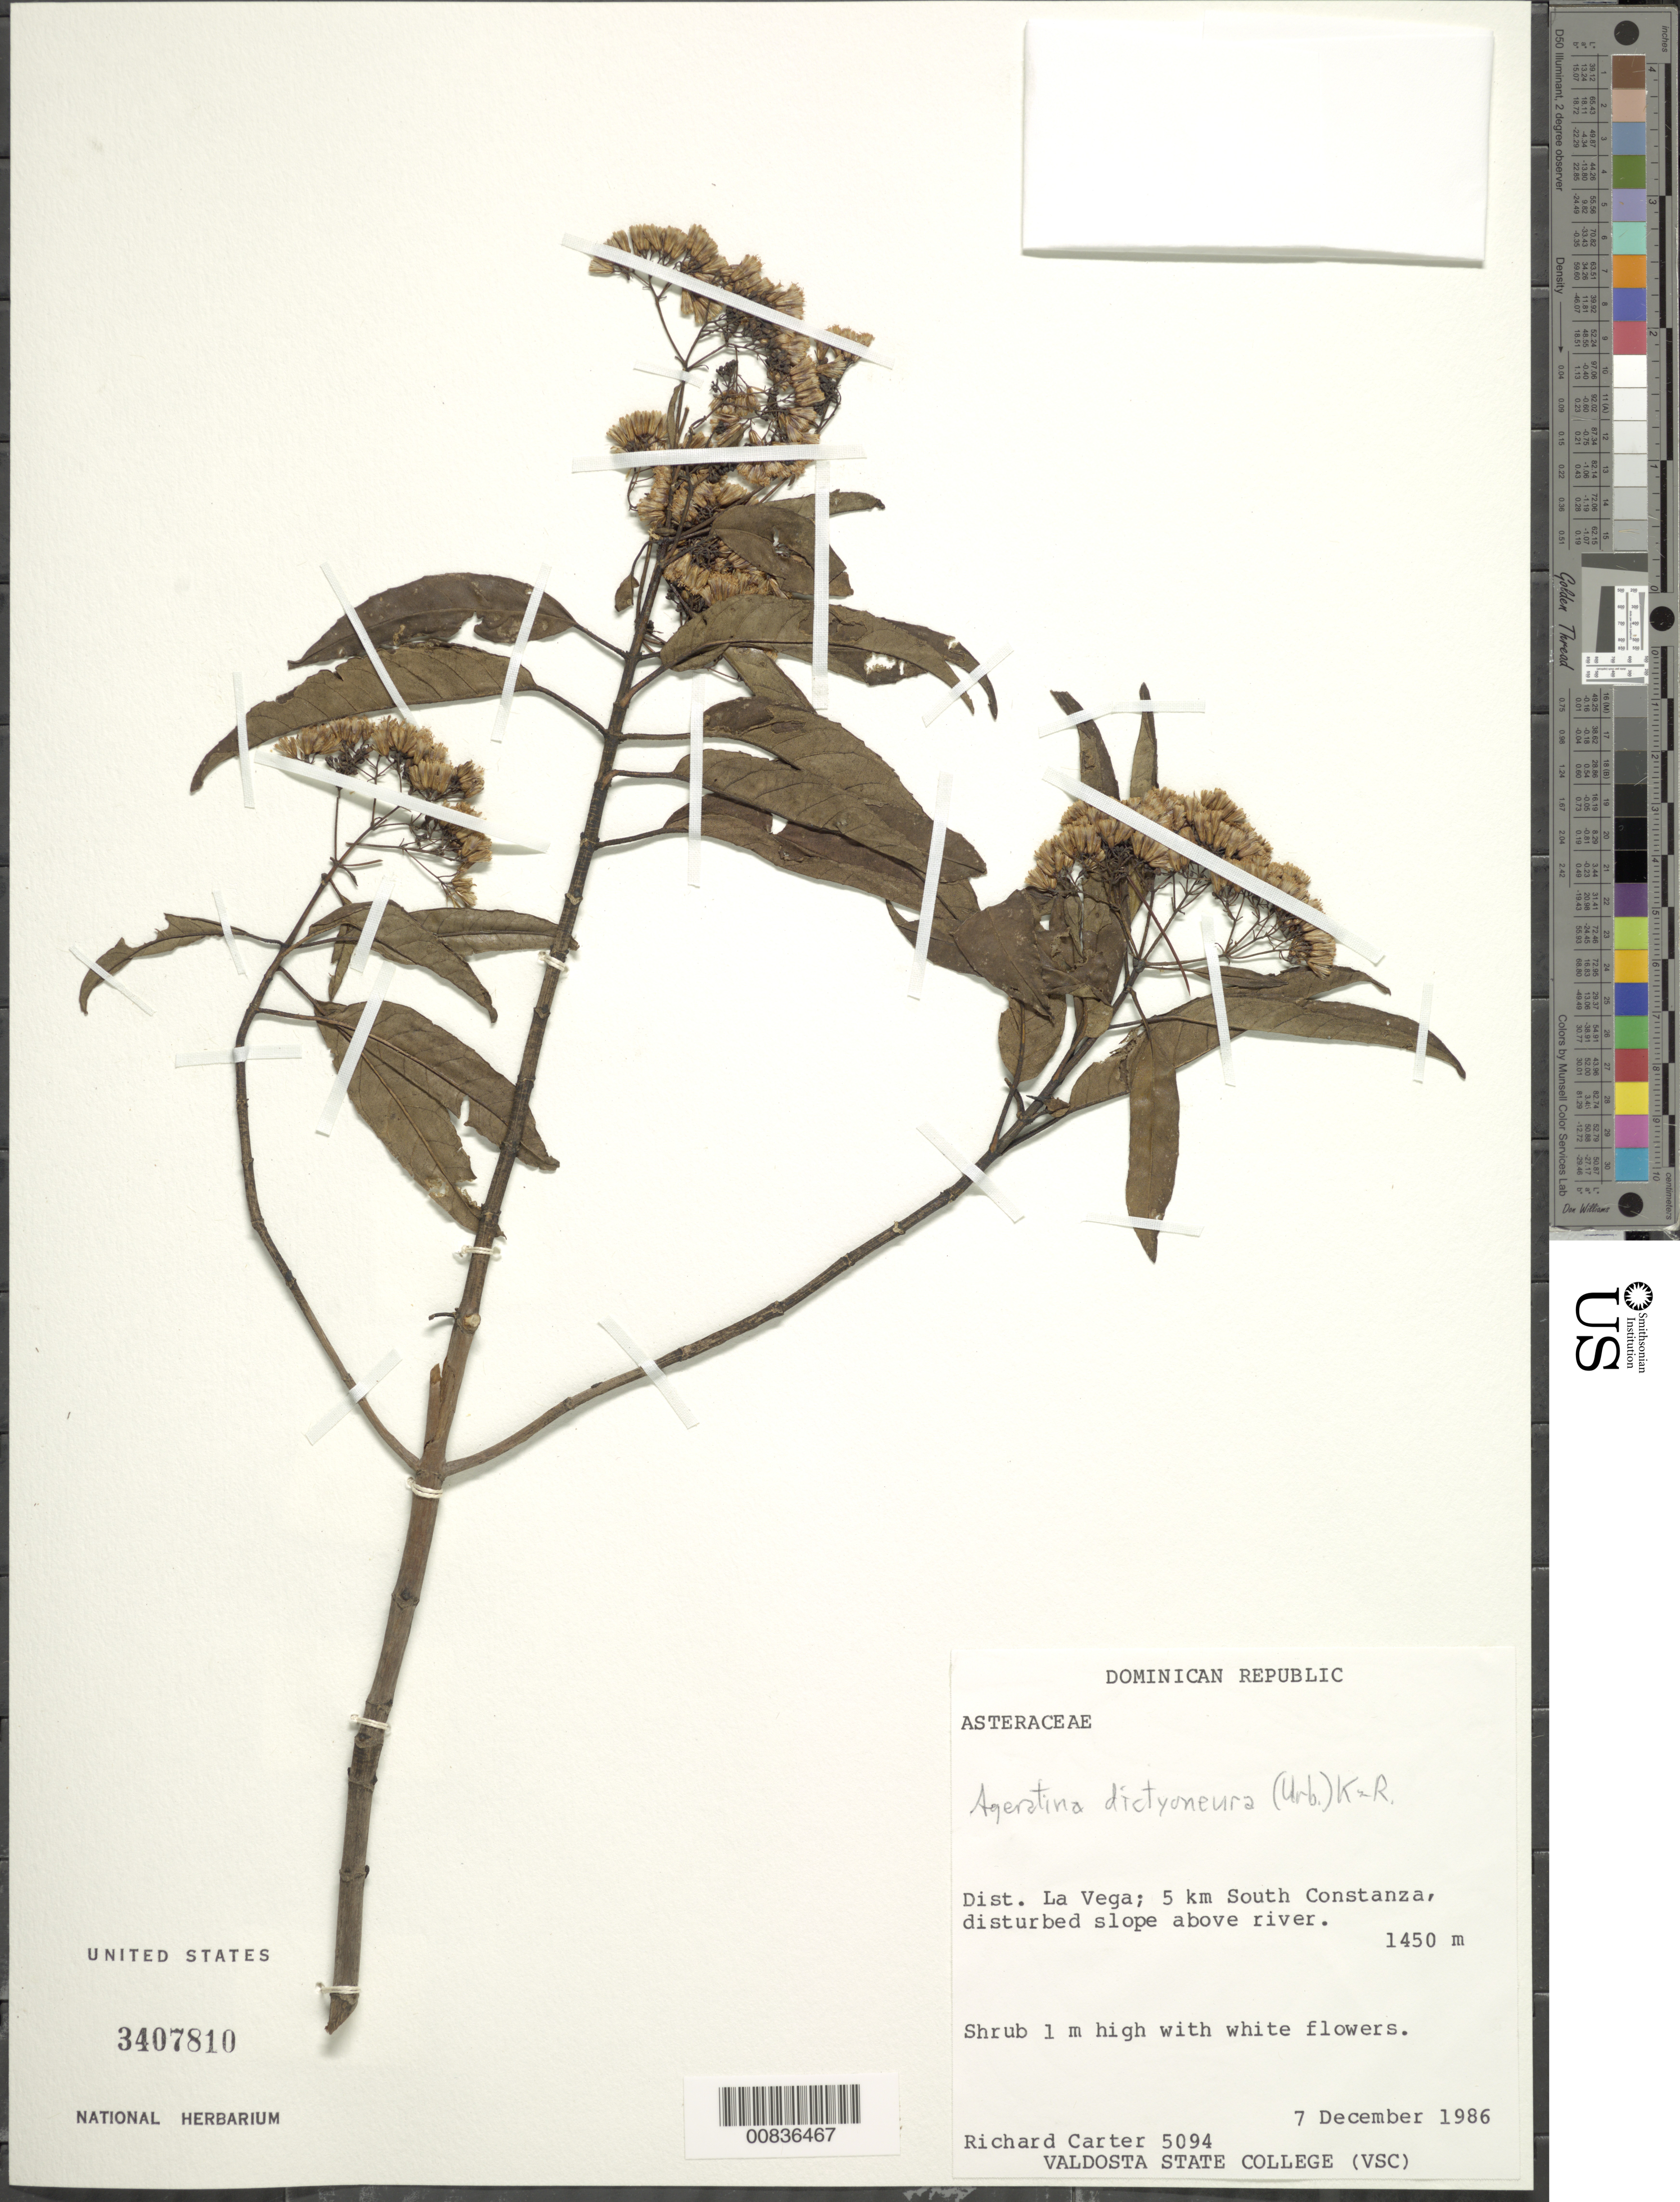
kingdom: Plantae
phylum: Tracheophyta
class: Magnoliopsida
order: Asterales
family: Asteraceae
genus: Ageratina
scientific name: Ageratina dictyoneura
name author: (Urb.) R.M. King & H. Rob.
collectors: R. Carter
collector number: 5094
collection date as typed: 07 Dec 1986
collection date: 1986-12-07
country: Dominican Republic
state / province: La Vega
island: Hispaniola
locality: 5 km S of Constanza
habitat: Distrubed slope above river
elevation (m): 1450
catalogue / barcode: US 3407810